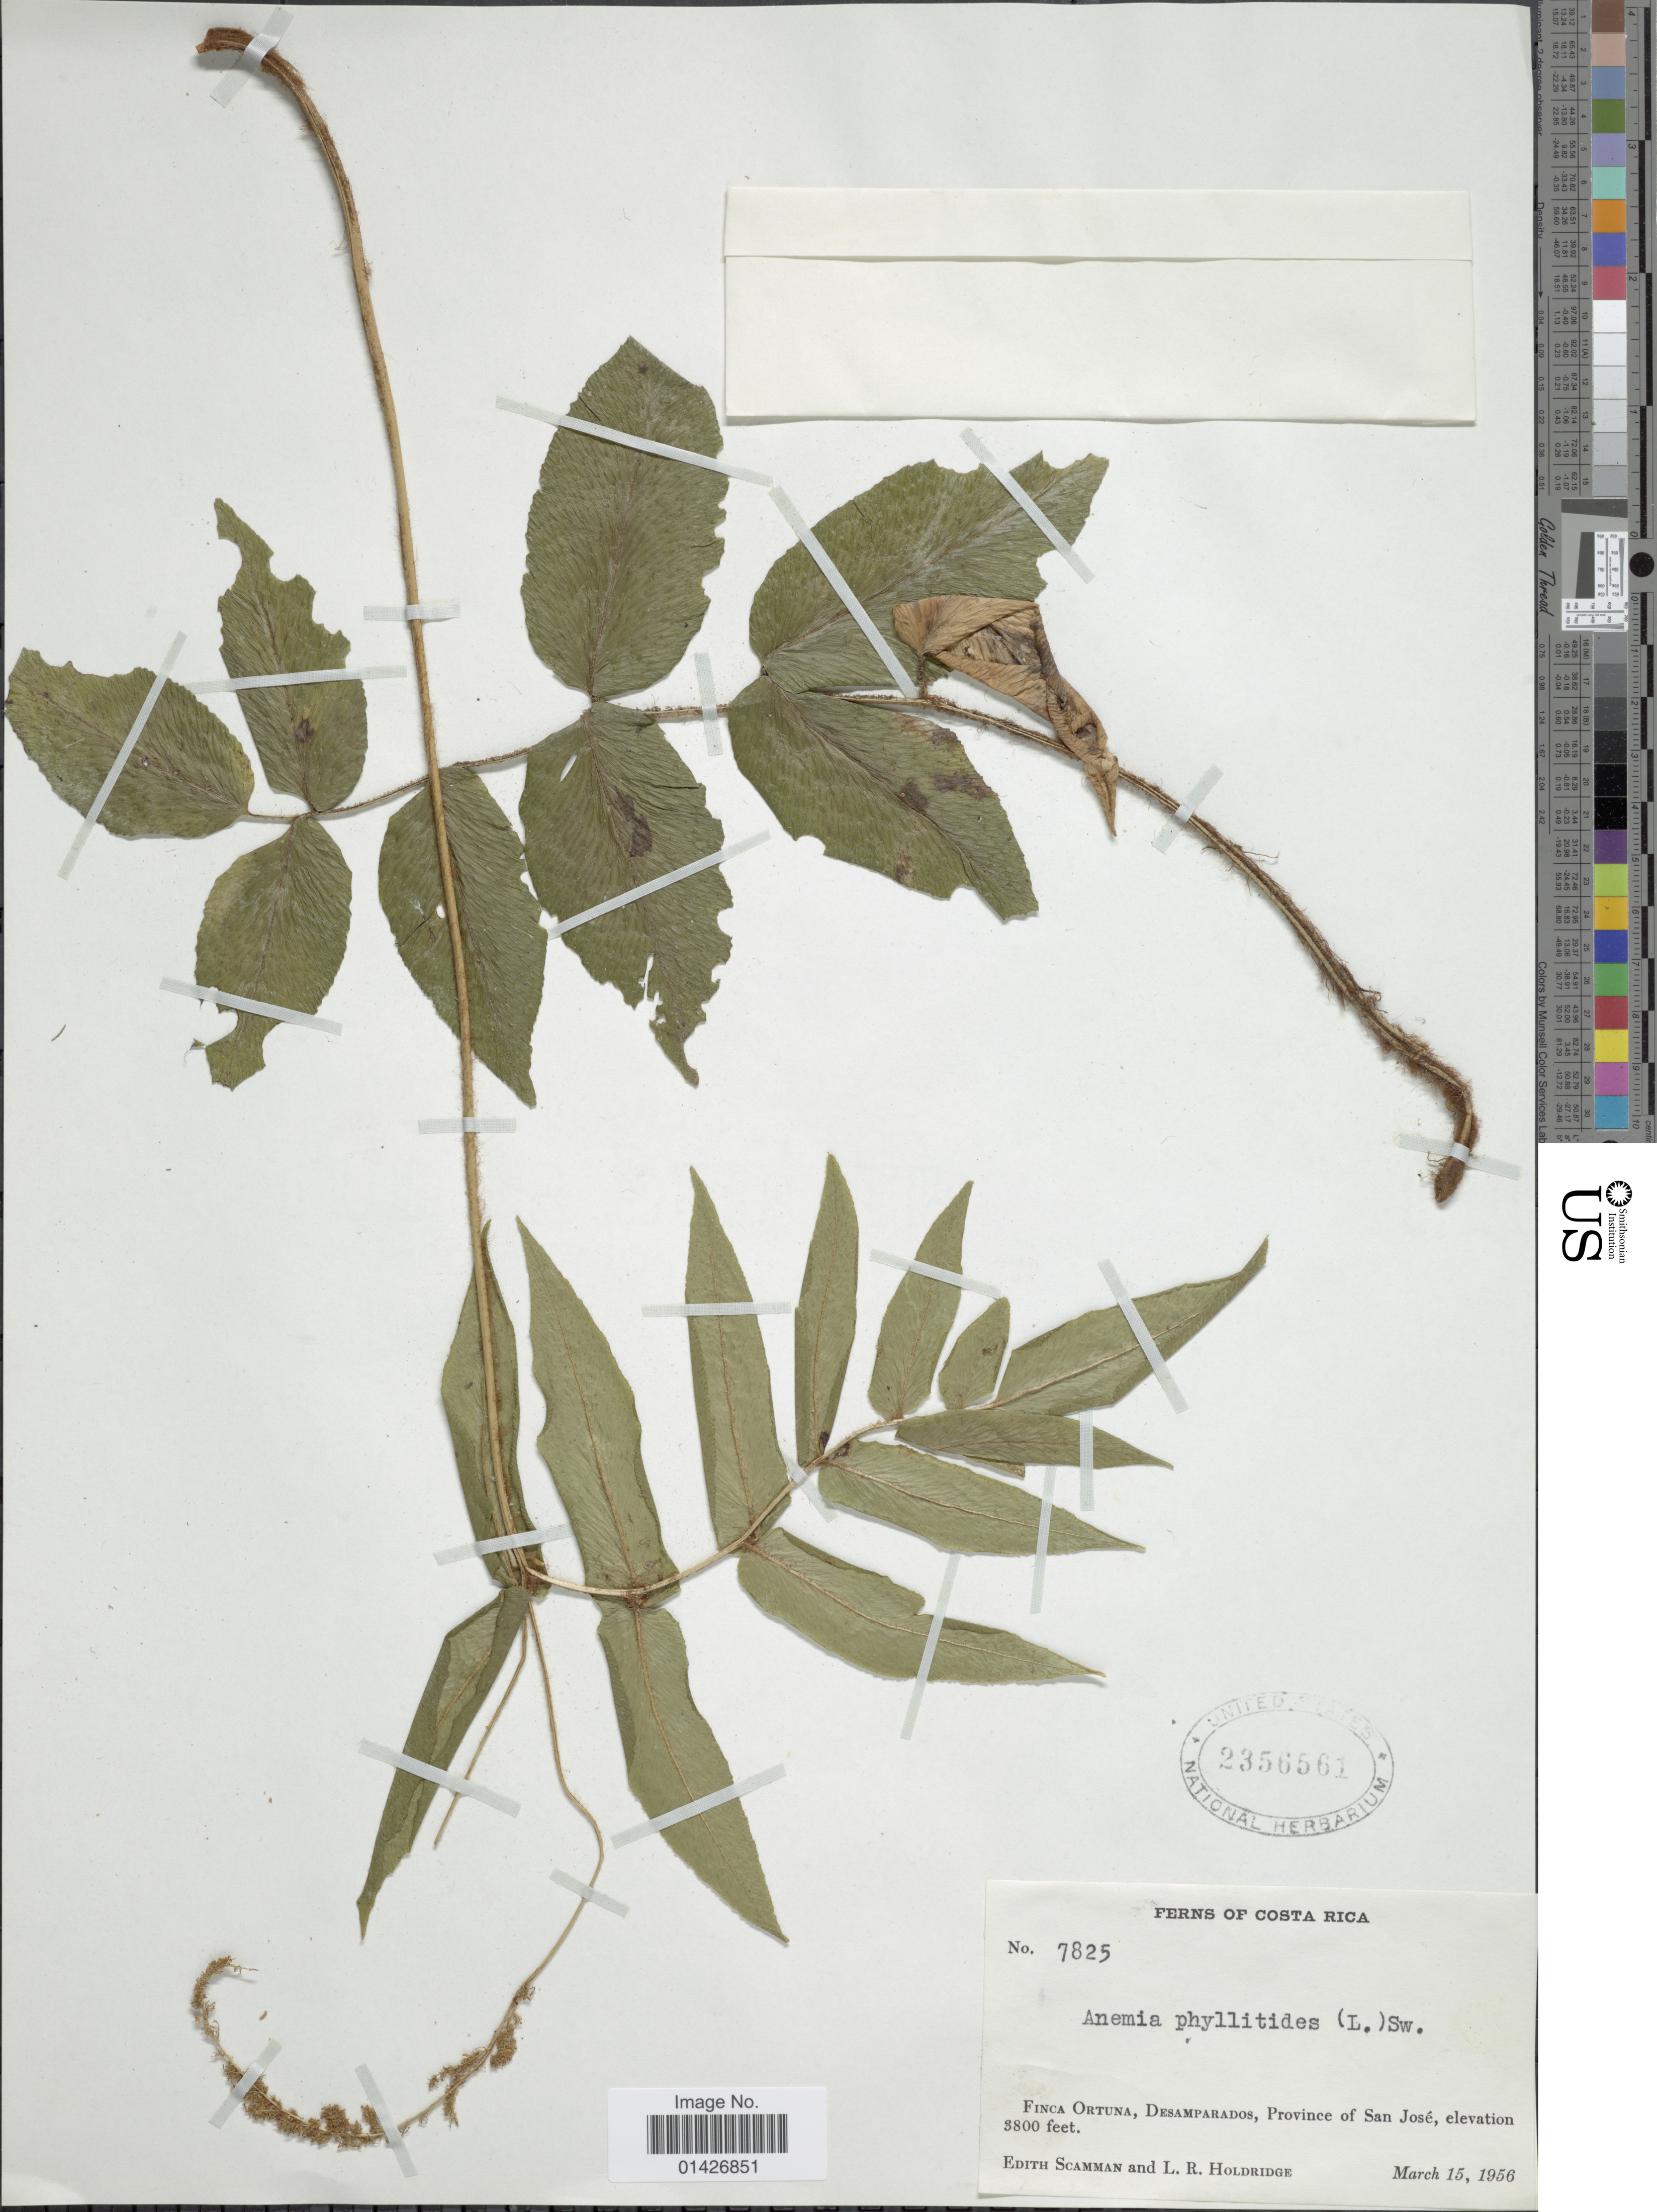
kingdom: Plantae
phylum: Tracheophyta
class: Polypodiopsida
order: Schizaeales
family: Anemiaceae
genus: Anemia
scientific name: Anemia phyllitidis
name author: (L.) Sw.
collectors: E. Scamman & L. Holdridge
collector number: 7825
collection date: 1956-03-15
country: Costa Rica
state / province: San José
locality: Finca Ortuna,Desamparados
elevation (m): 1158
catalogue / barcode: US 2356561